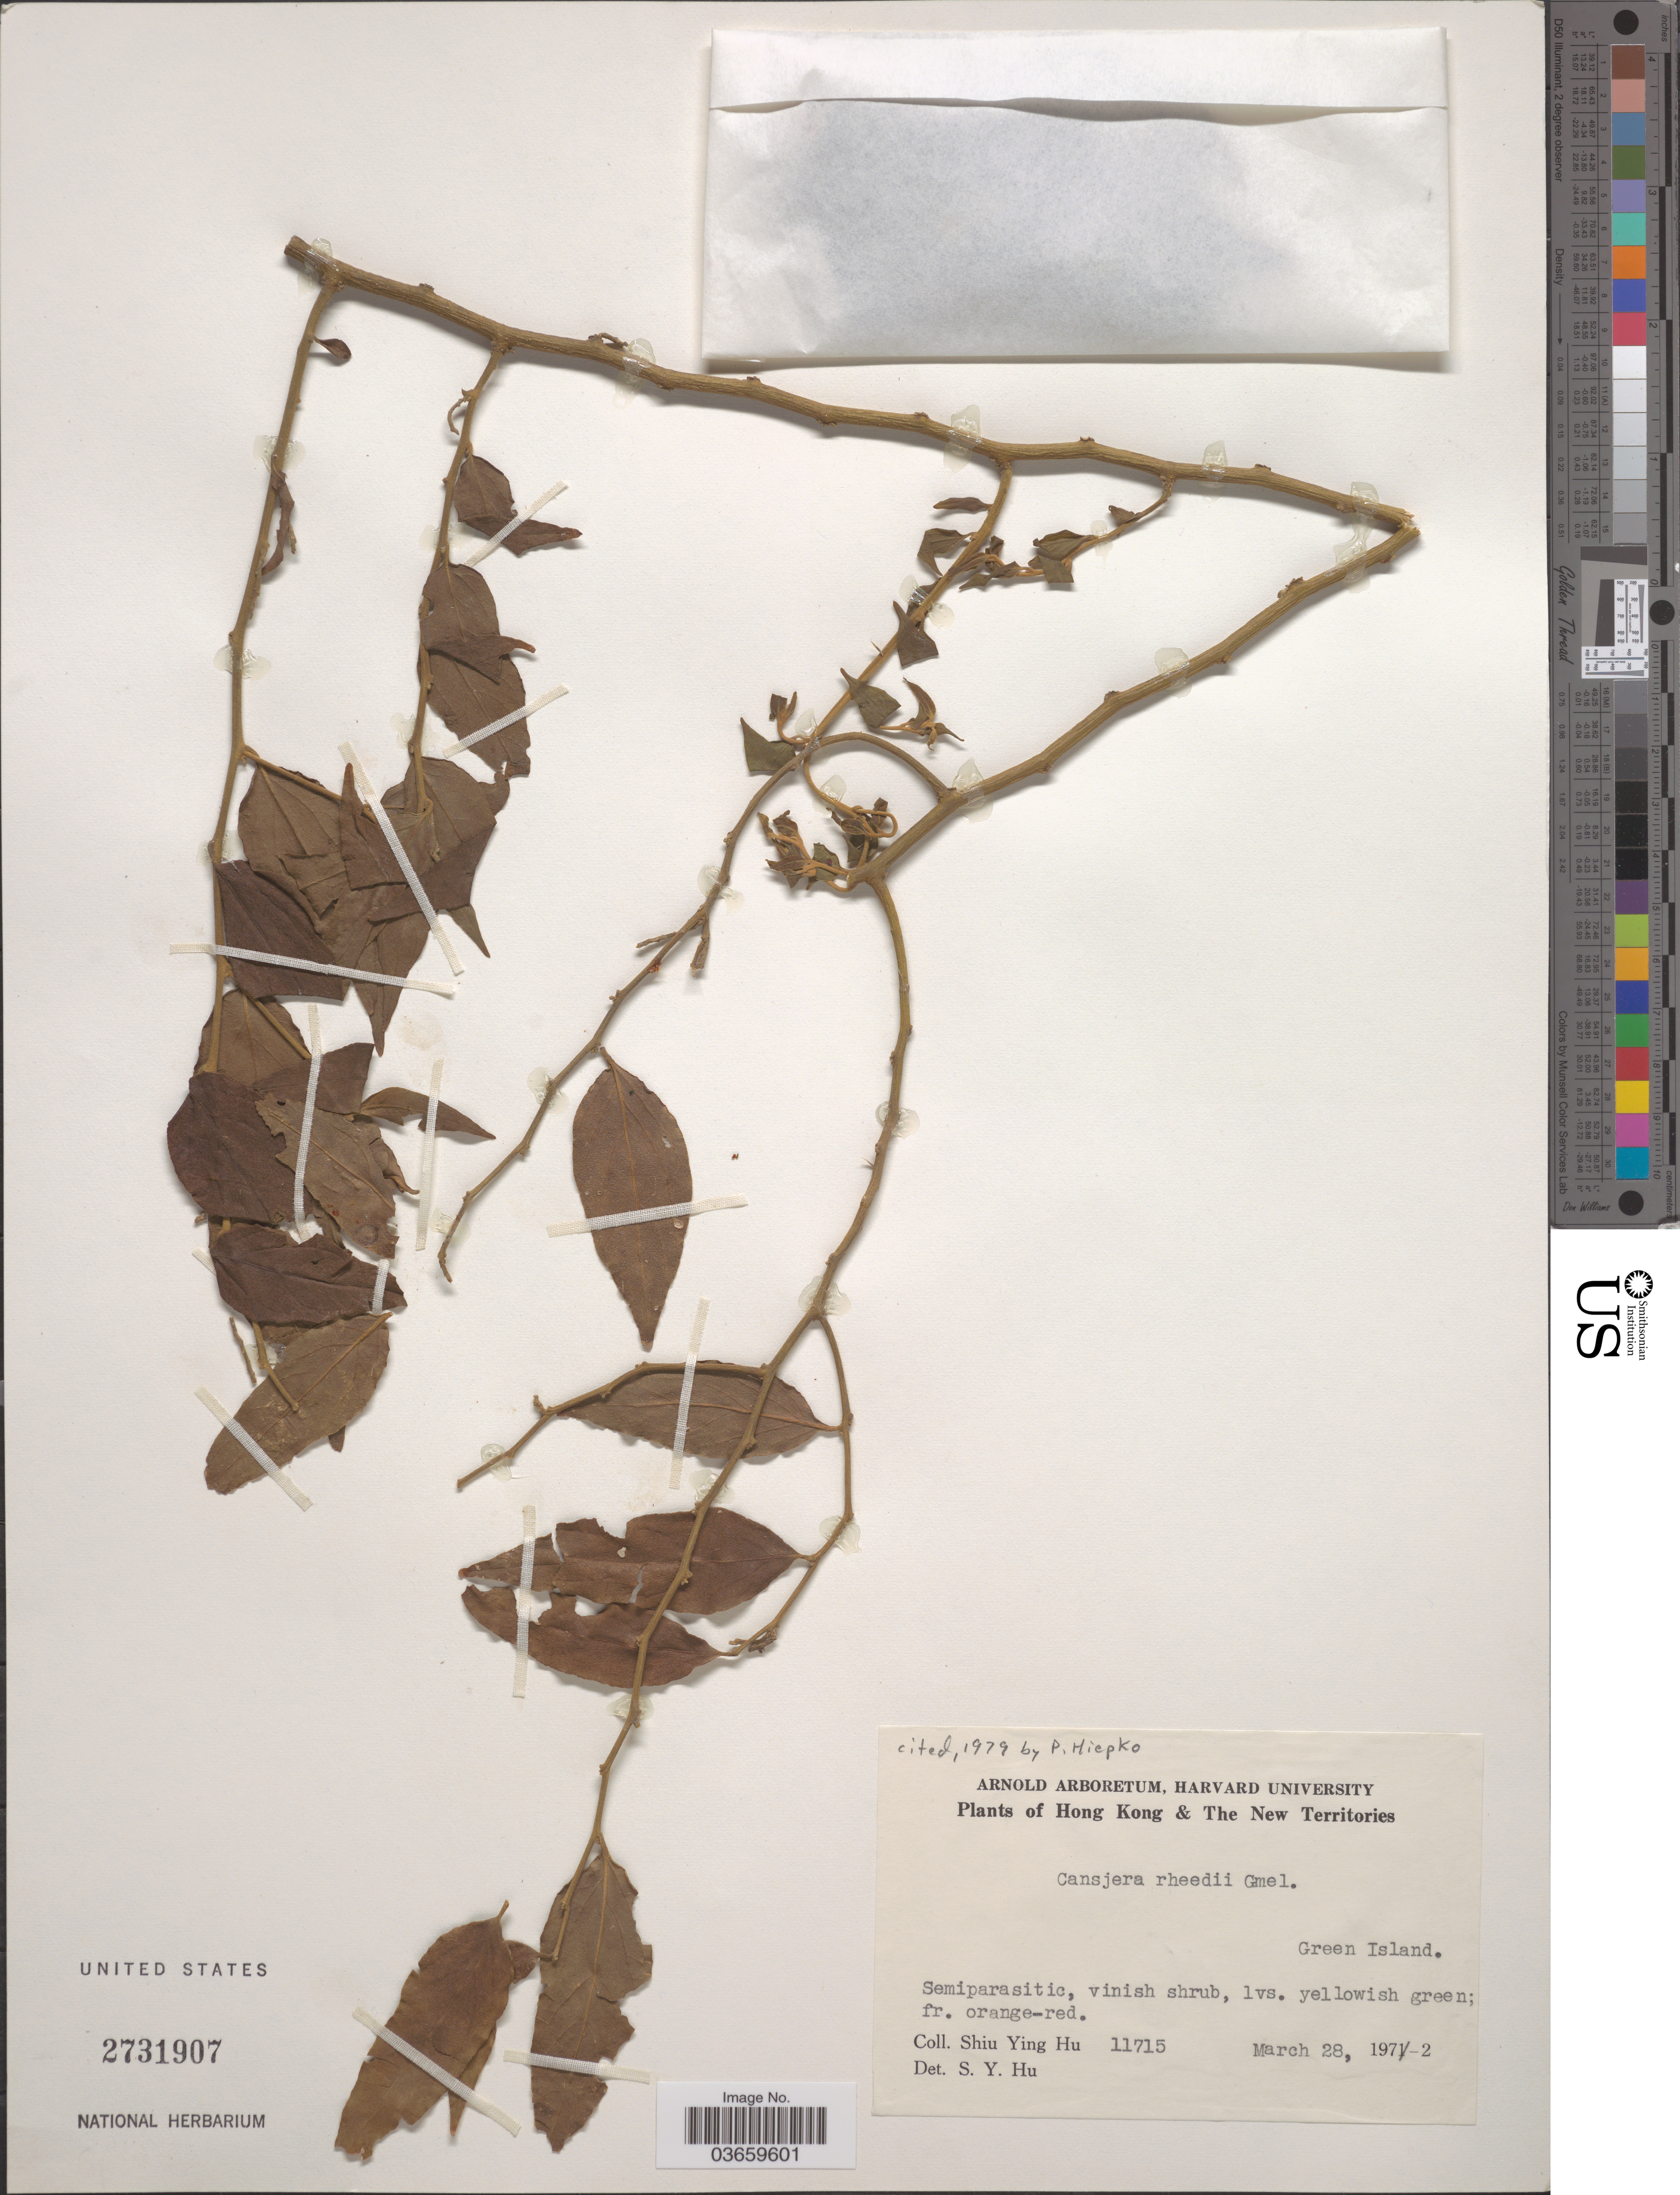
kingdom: Plantae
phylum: Tracheophyta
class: Magnoliopsida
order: Santalales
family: Opiliaceae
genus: Cansjera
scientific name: Cansjera rheedii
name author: J.F. Gmel.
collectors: S. Y. Hu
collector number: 11715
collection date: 1972-03-28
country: China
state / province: Hong Kong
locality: The New Territories. Green Island.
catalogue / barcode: US 2731907